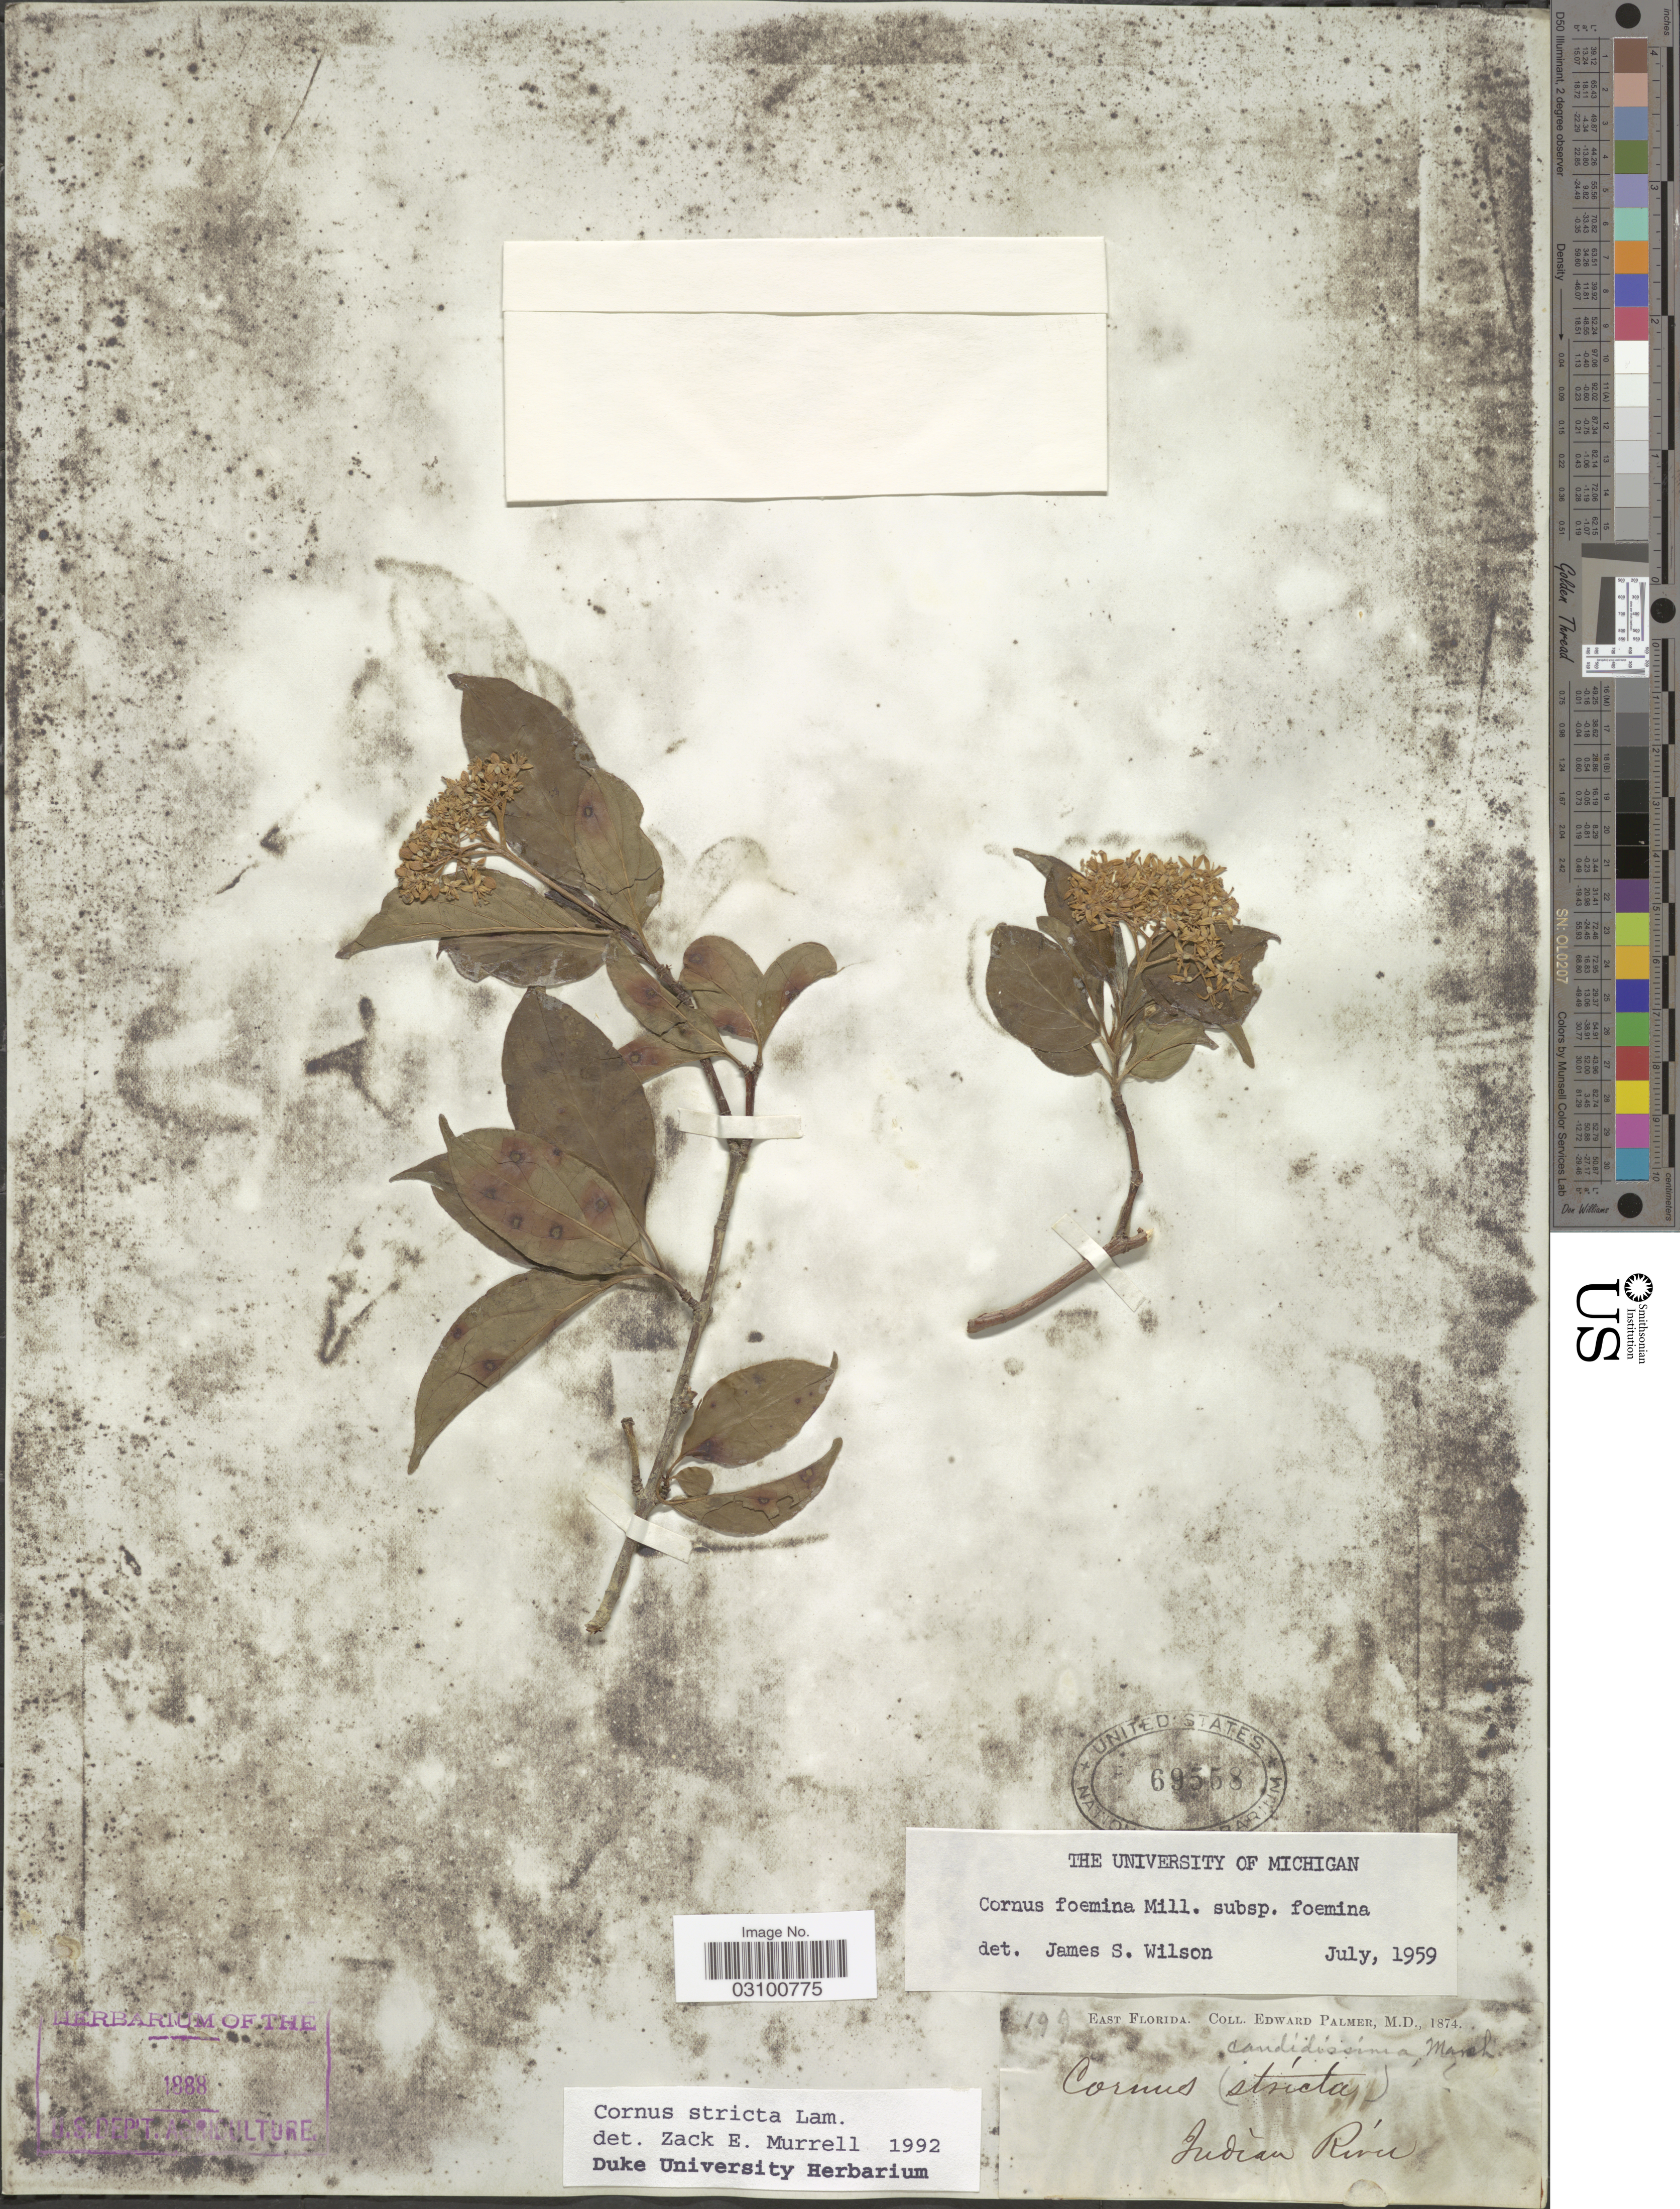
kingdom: Plantae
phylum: Tracheophyta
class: Magnoliopsida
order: Cornales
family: Cornaceae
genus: Cornus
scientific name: Cornus stricta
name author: Lam.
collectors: E. Palmer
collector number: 199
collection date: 1874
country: United States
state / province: Florida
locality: East Florida. Indian River.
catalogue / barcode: US 69558